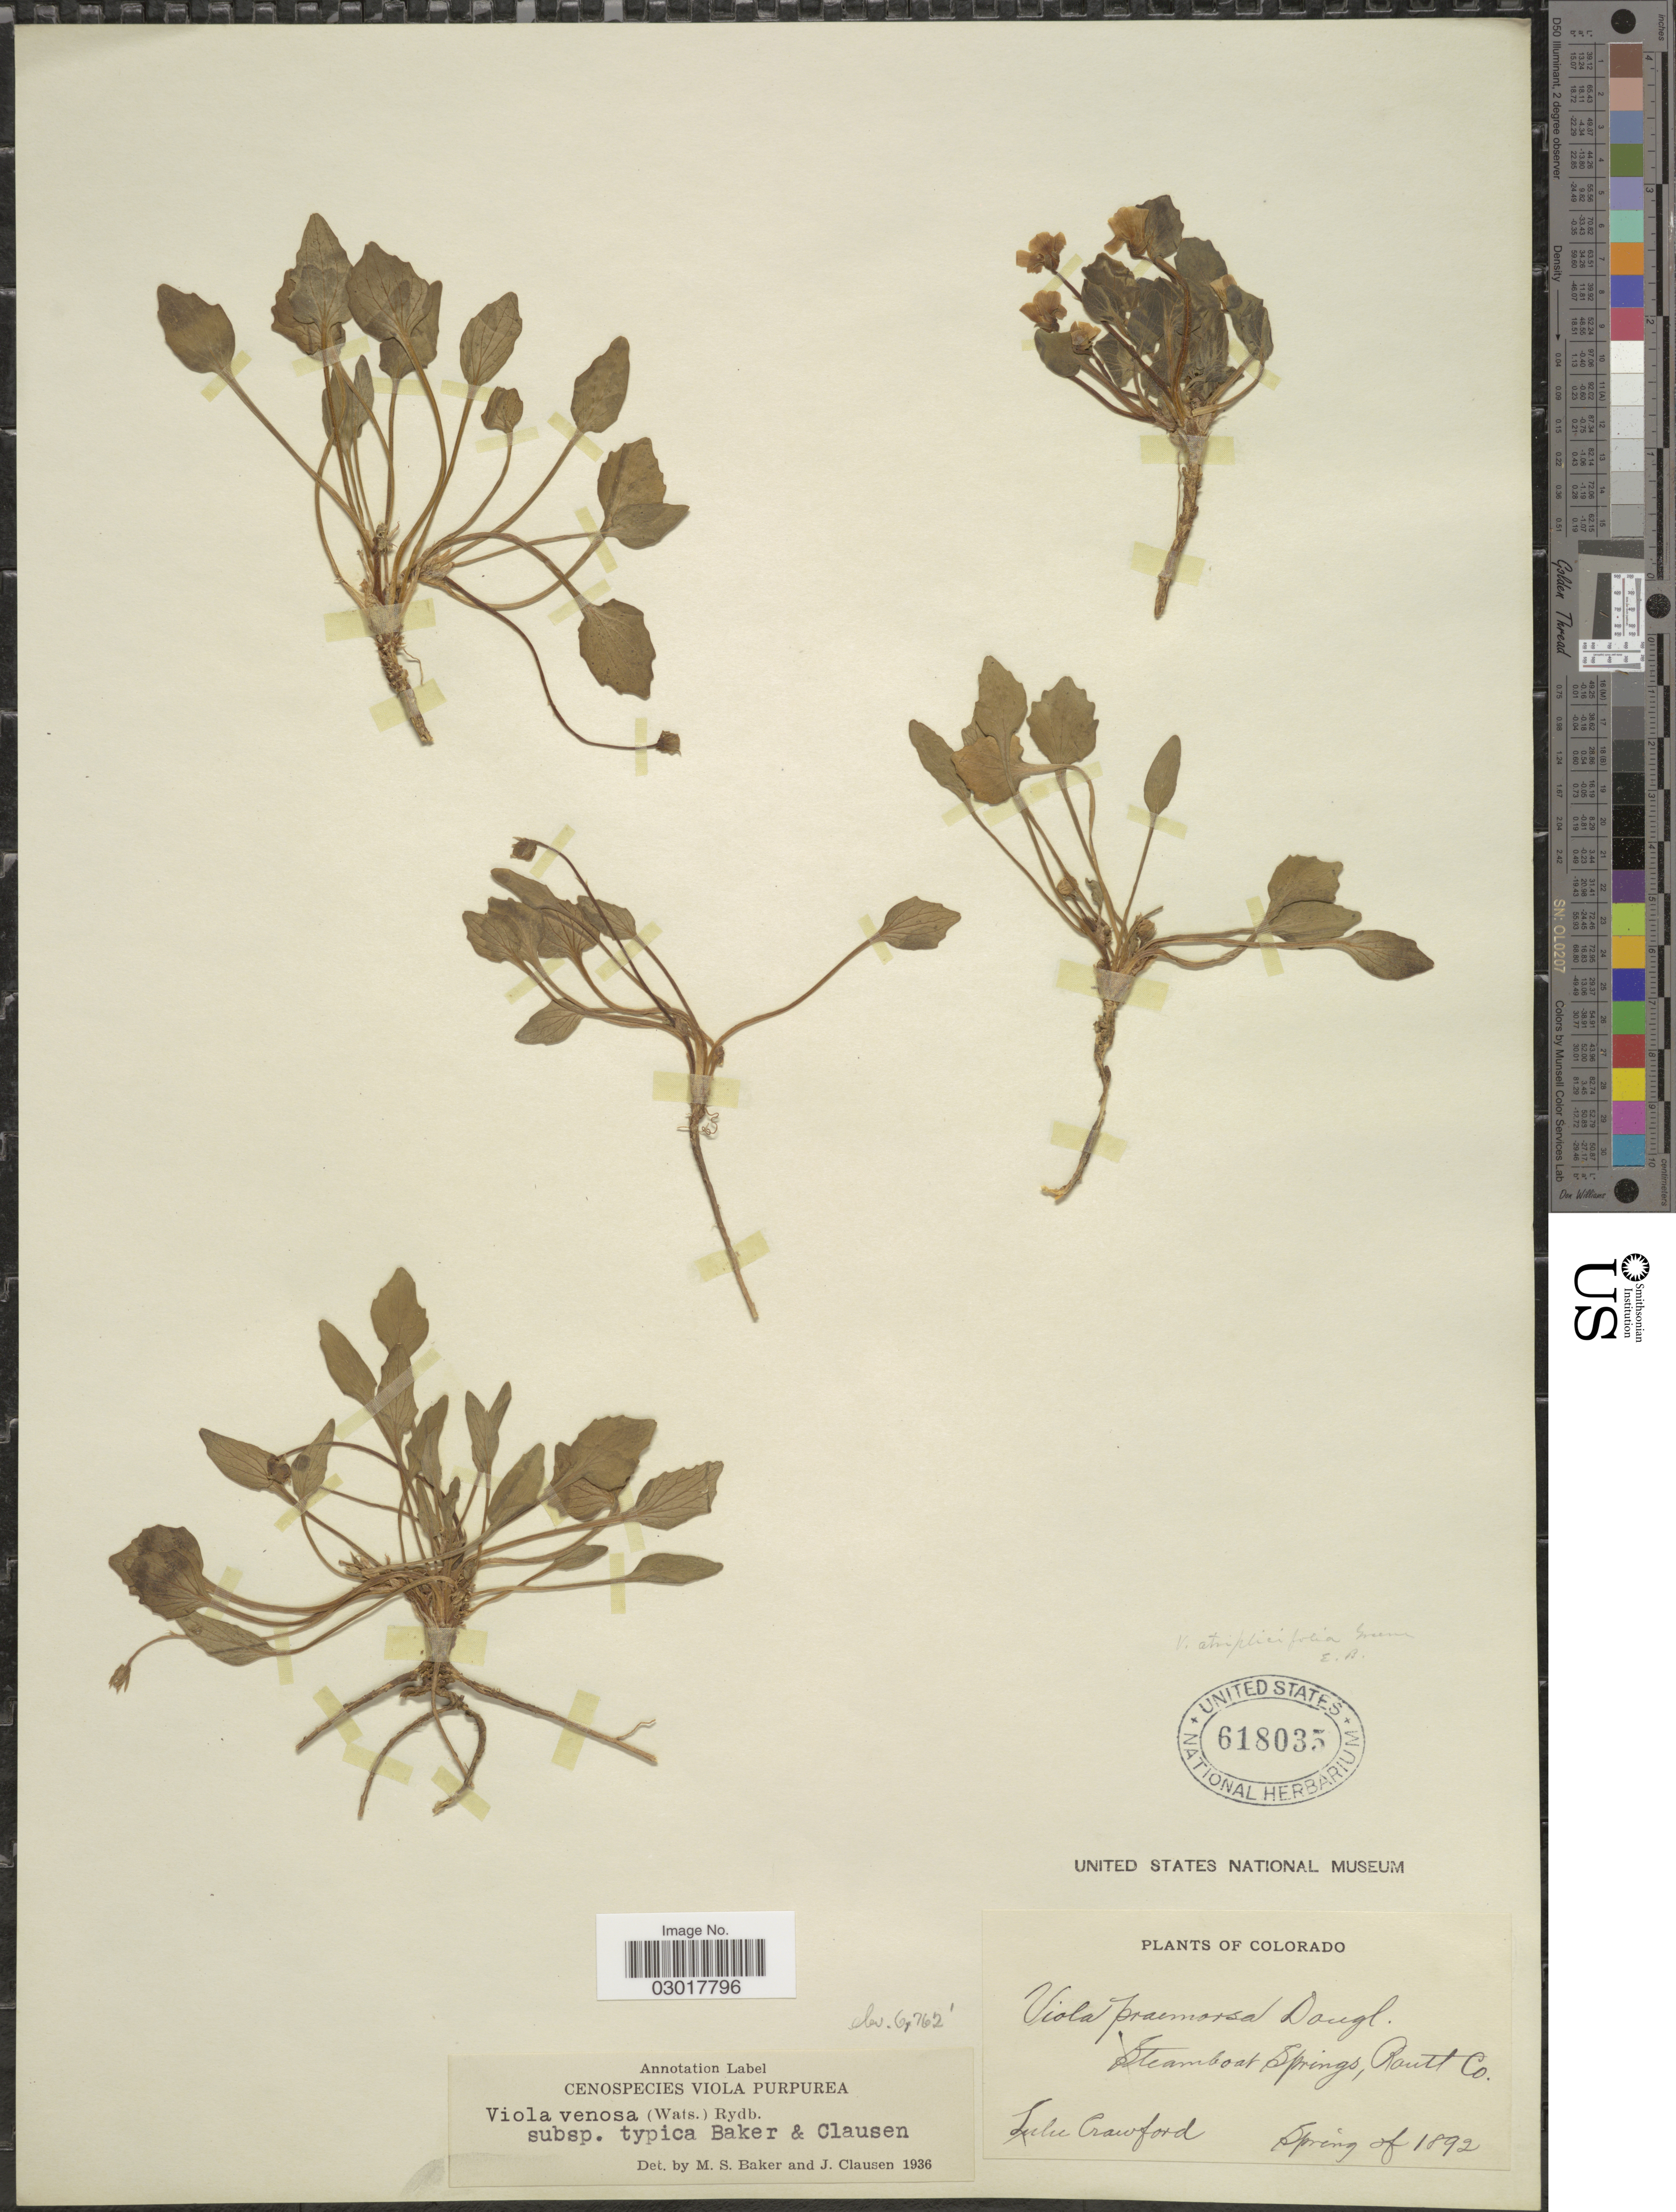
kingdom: Plantae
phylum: Tracheophyta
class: Magnoliopsida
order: Malpighiales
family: Violaceae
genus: Viola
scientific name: Viola venosa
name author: (S. Watson) Rydb.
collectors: L. Crawford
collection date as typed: Spring of 1892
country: United States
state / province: Colorado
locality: Steamboat Springs, Routt Co.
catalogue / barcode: US 618035